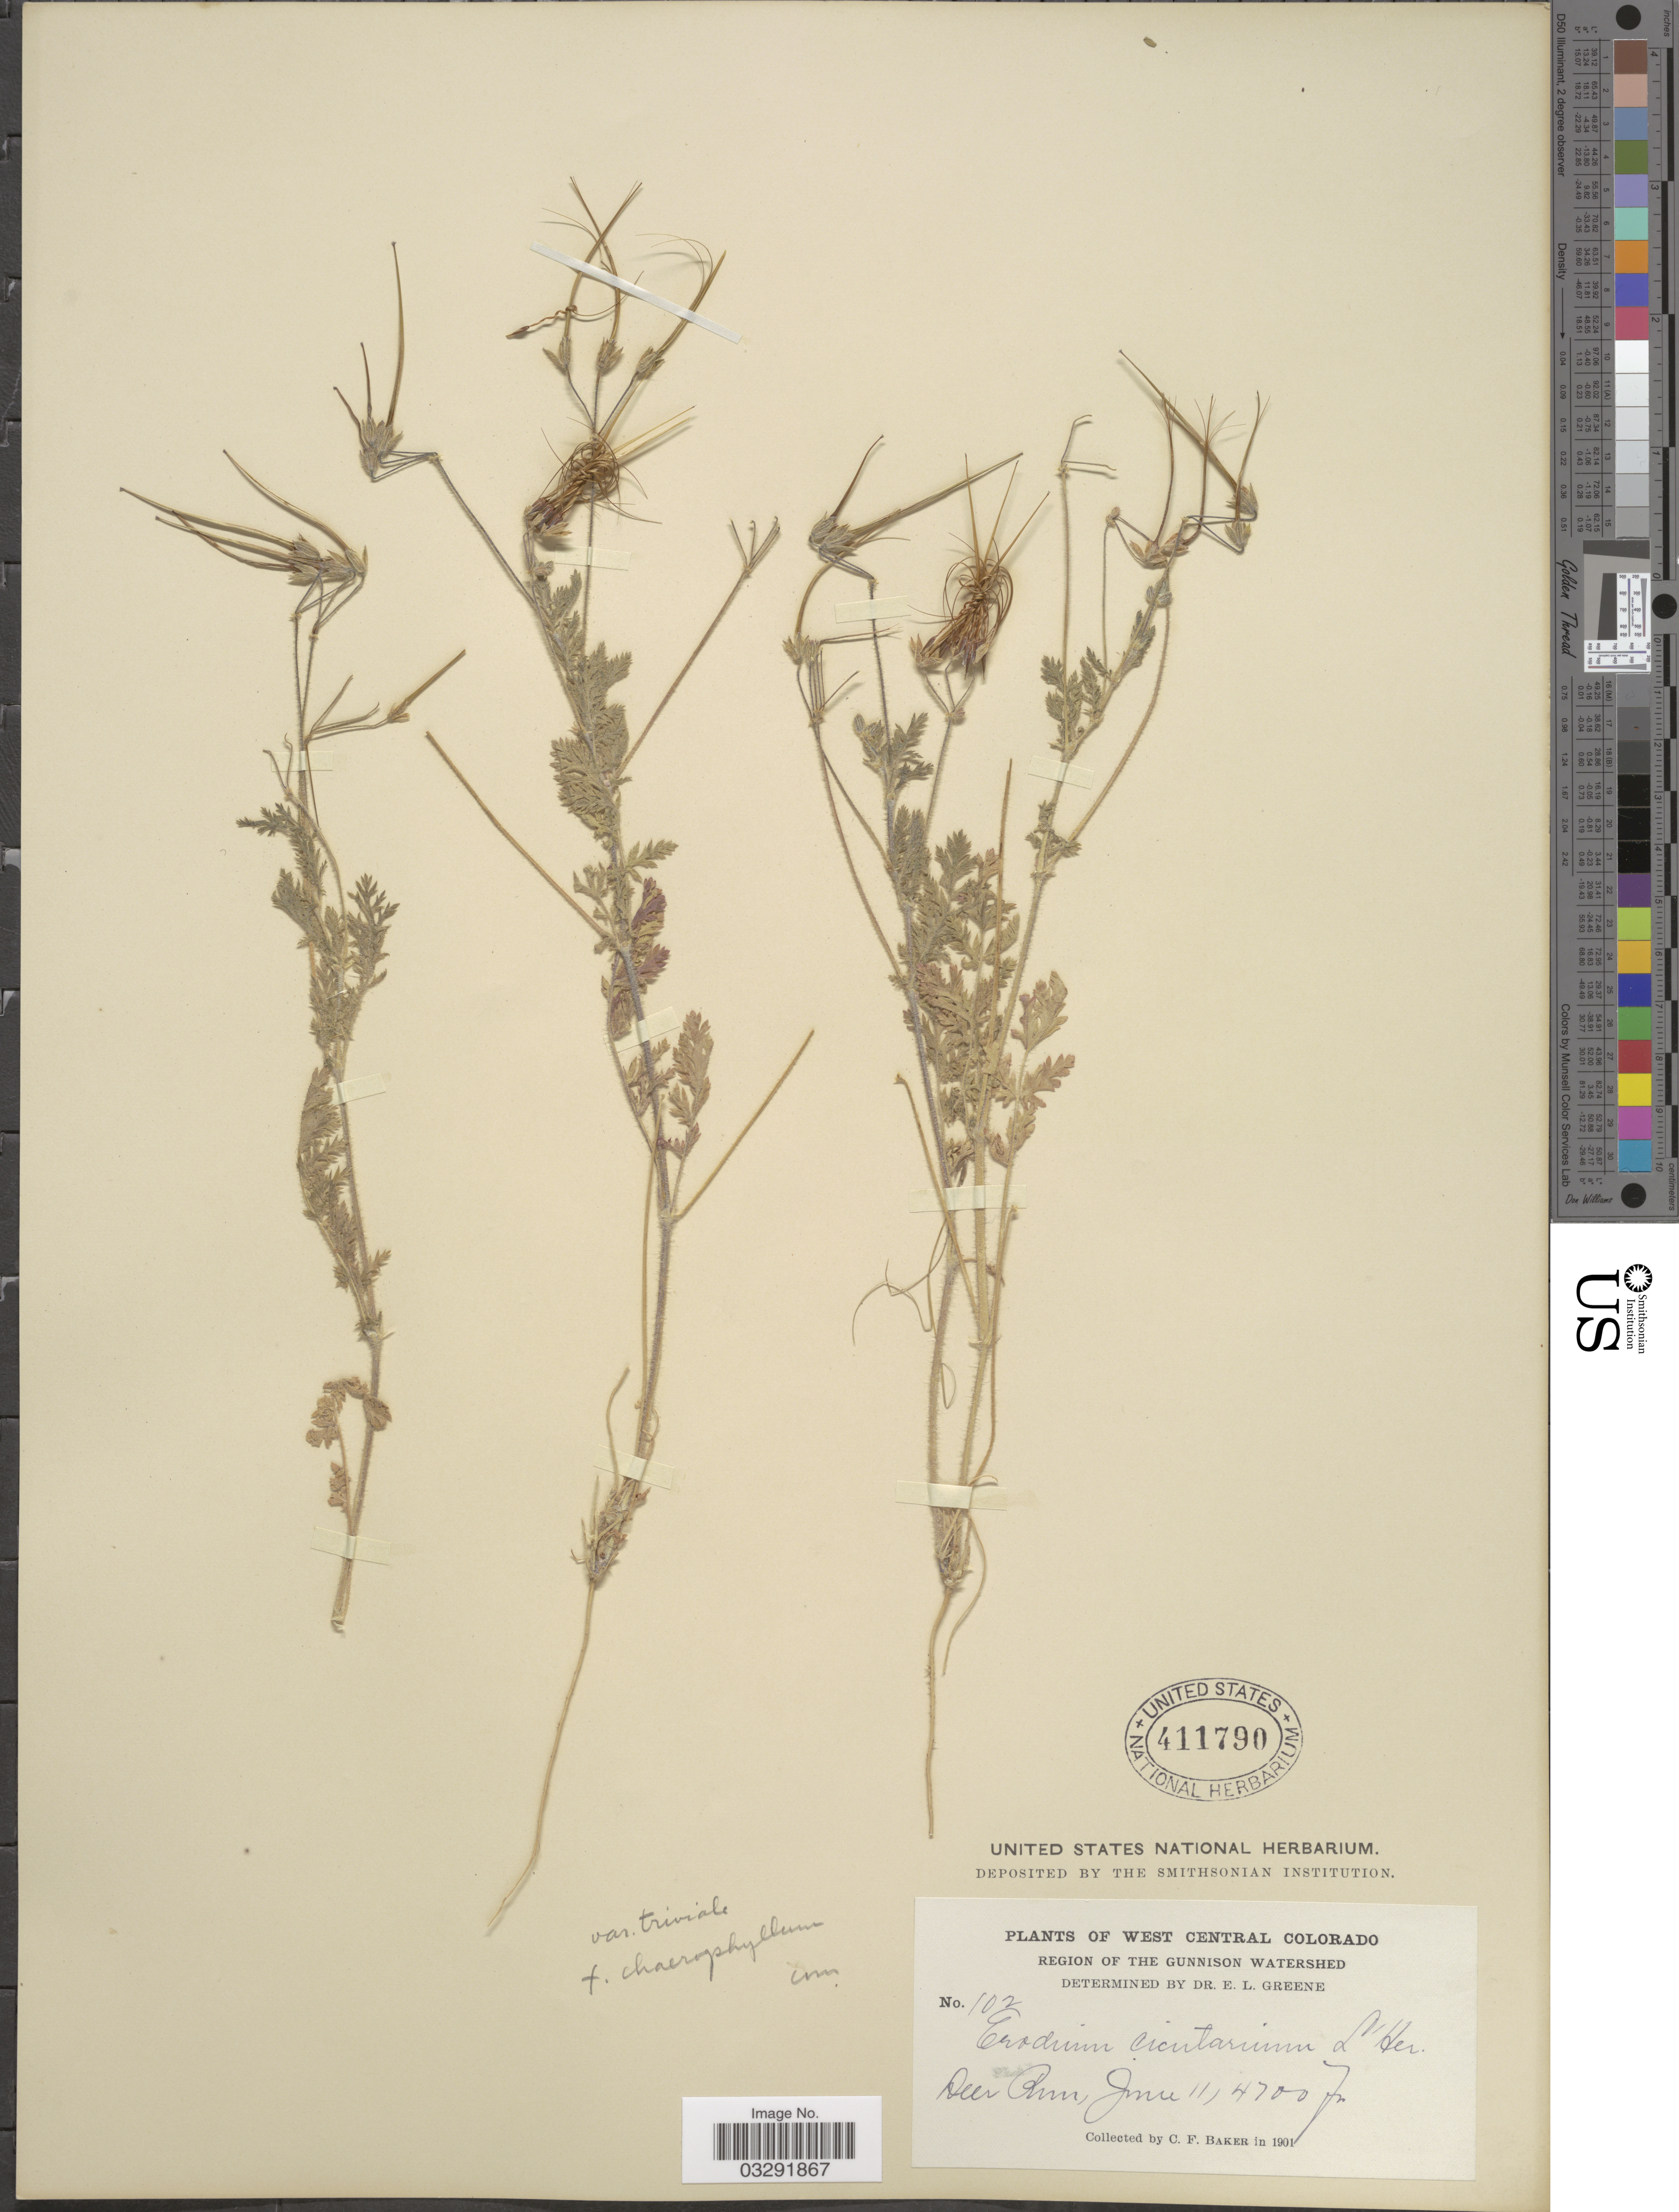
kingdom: Plantae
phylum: Tracheophyta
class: Magnoliopsida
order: Geraniales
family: Geraniaceae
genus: Erodium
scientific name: Erodium cicutarium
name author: (L.) L'Hér.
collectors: C. F. Baker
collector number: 102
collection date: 1901-06-11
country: United States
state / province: Colorado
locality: West Central Colorado. Region of the Gunnison Watershed. Deer Run.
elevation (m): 1433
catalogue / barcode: US 411790